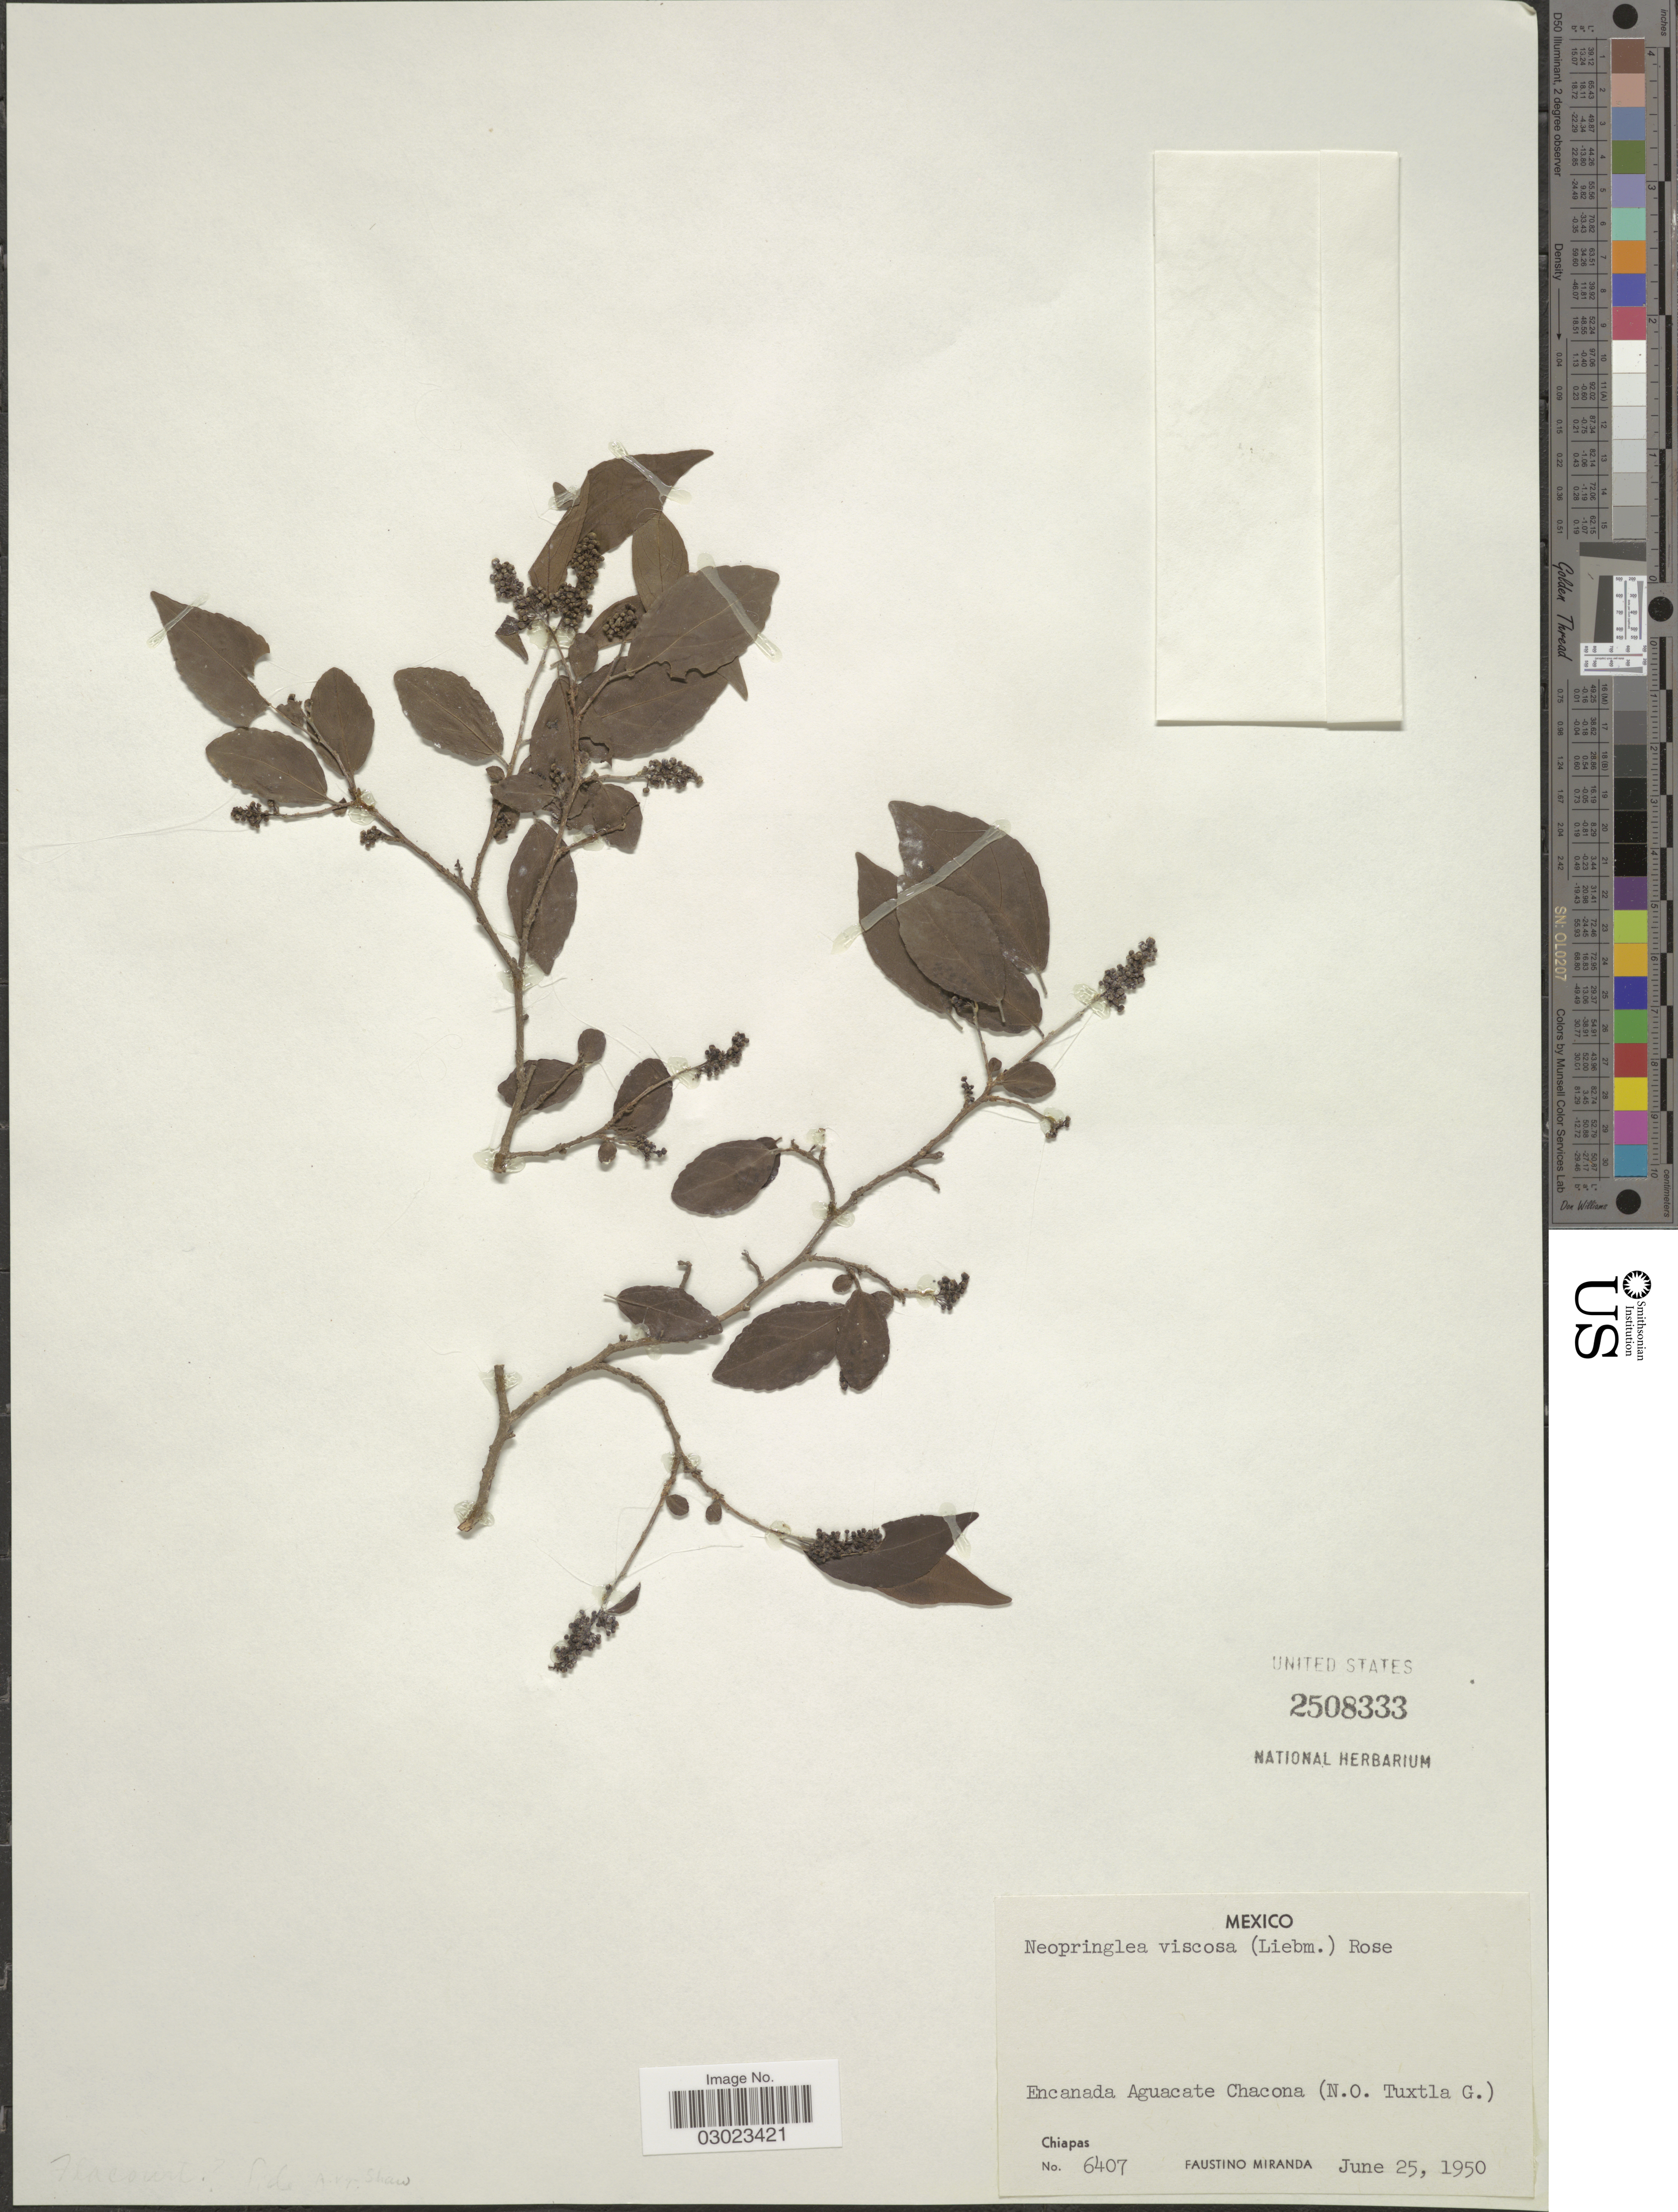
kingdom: Plantae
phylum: Tracheophyta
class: Magnoliopsida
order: Malpighiales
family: Salicaceae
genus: Neopringlea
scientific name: Neopringlea viscosa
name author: (Liebm.) Rose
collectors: F. Miranda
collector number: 6407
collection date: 1950-06-25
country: Mexico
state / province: Chiapas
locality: Encanada Aguacate Chacona (N.O. Tuxtla G.).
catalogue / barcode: US 2508333